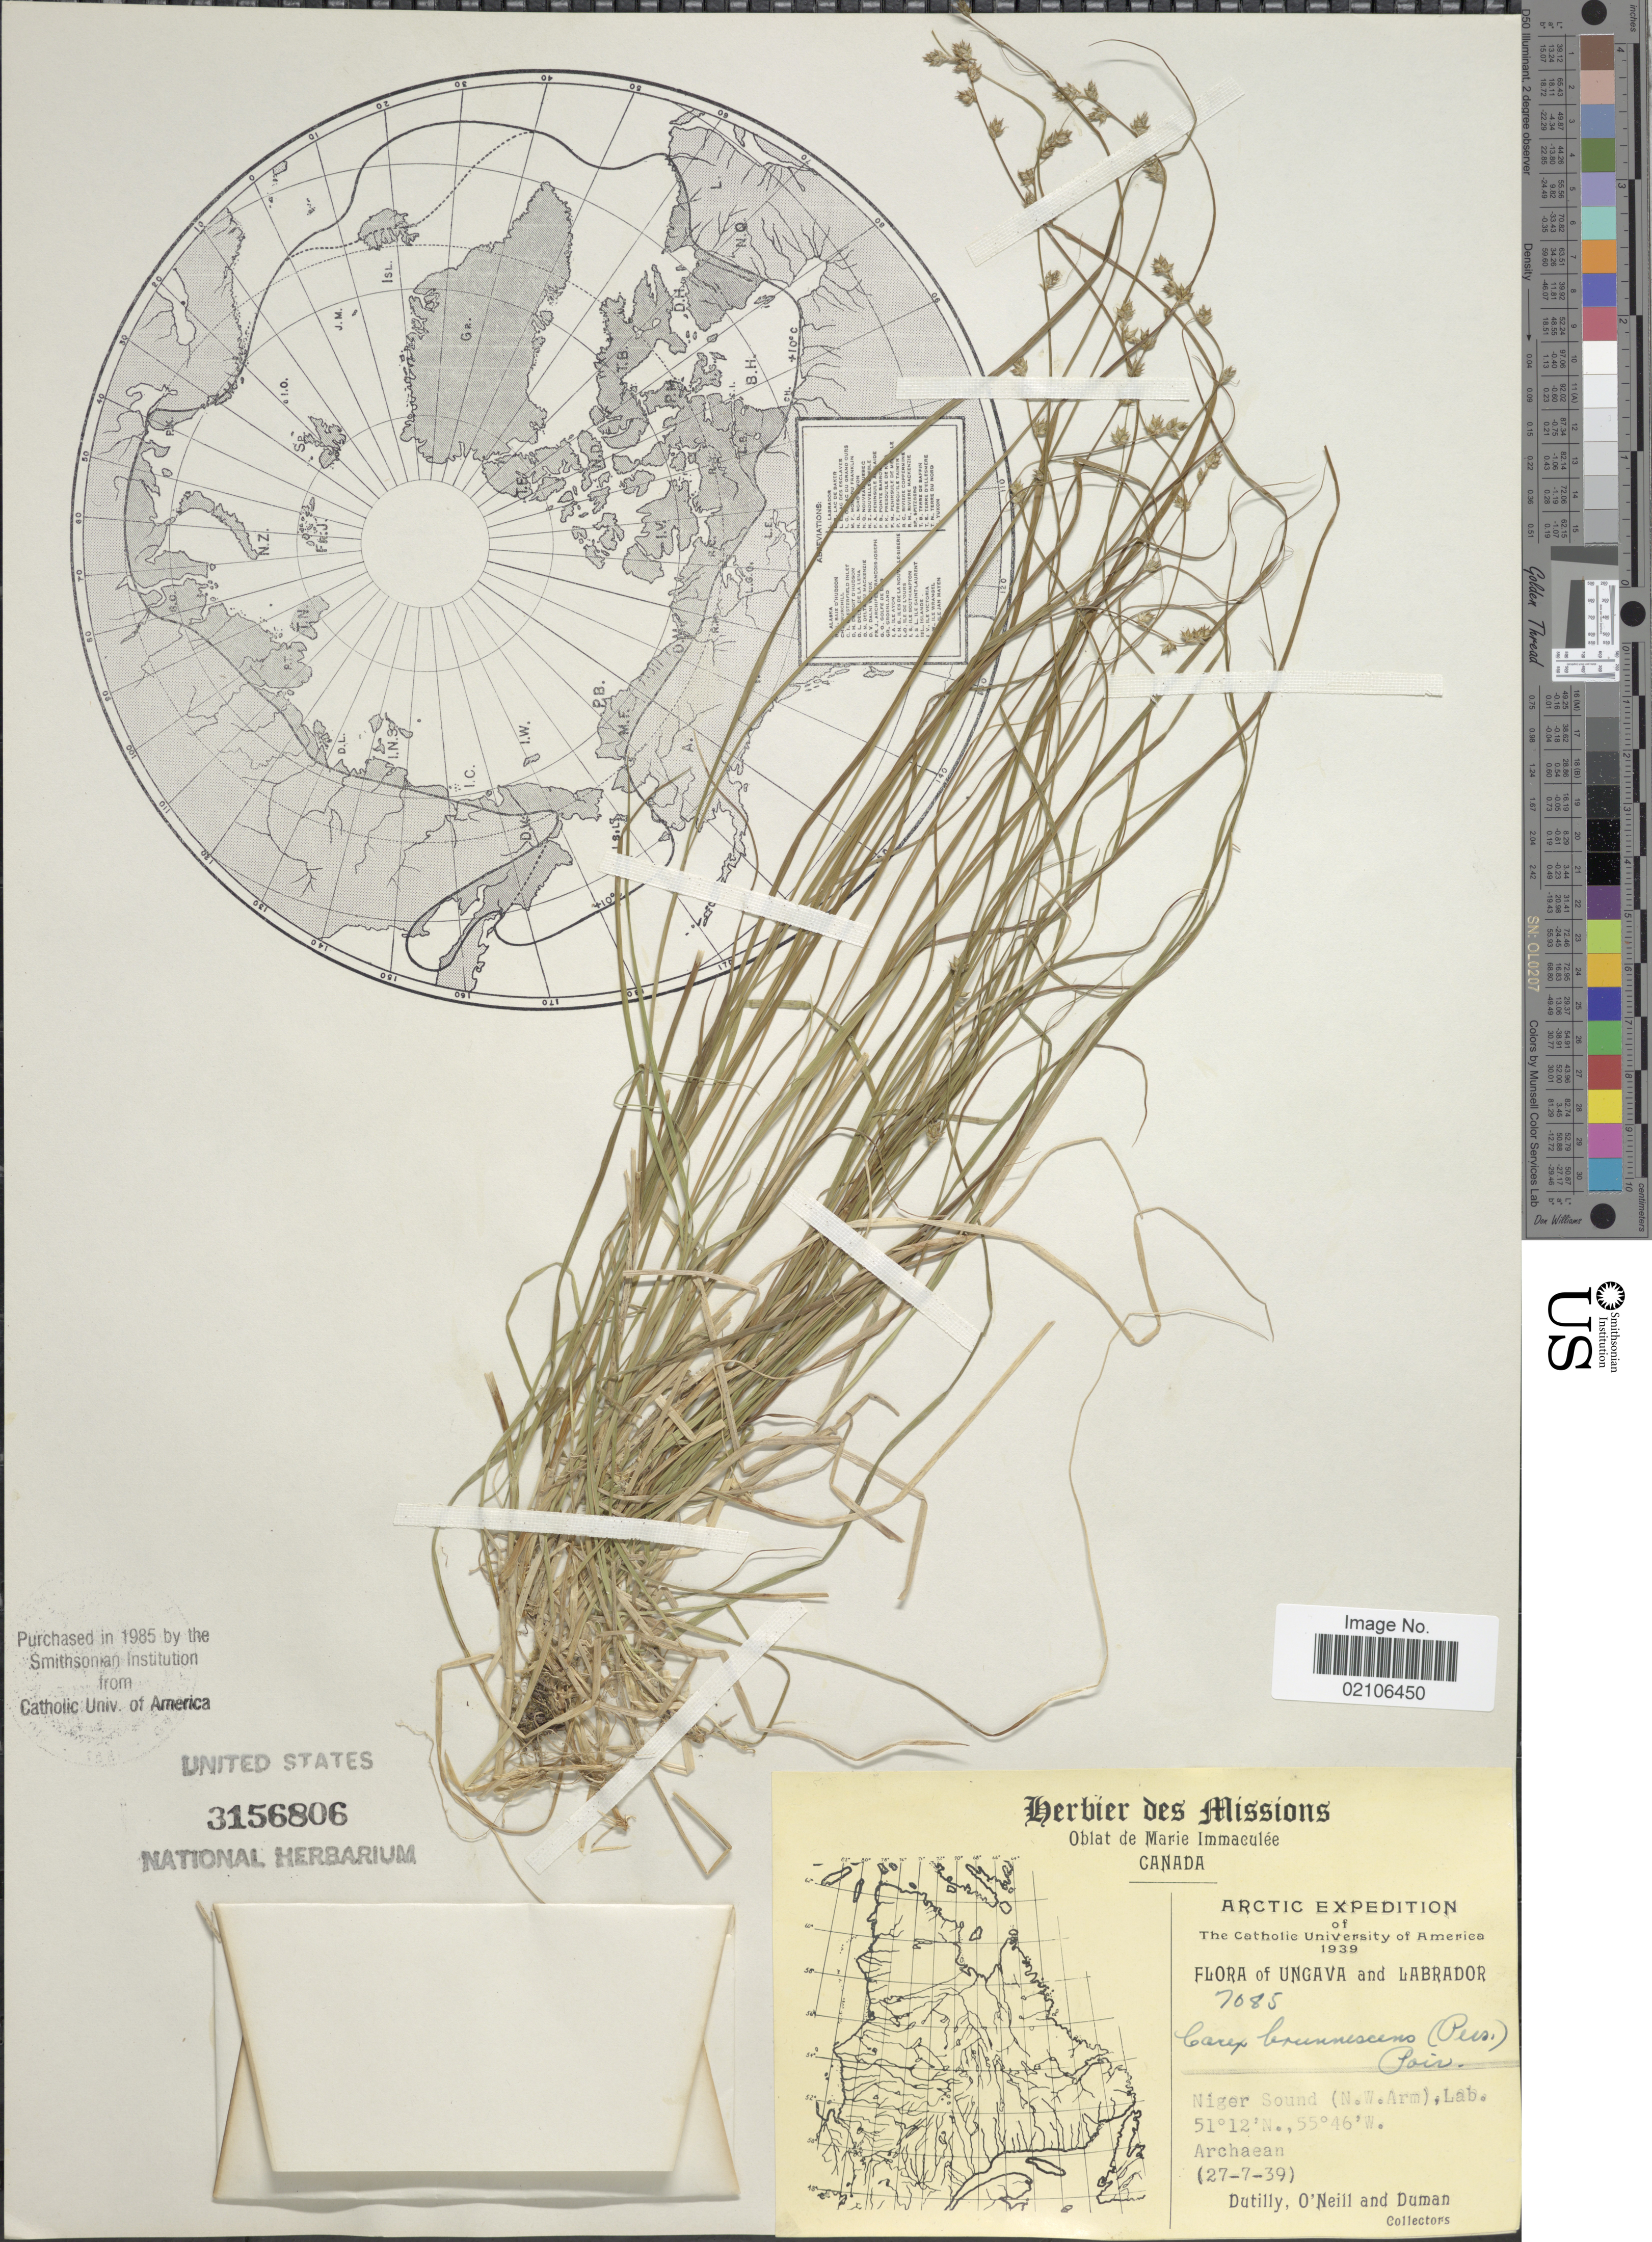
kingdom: Plantae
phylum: Tracheophyta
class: Liliopsida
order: Poales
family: Cyperaceae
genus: Carex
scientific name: Carex brunnescens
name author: (Pers.) Poir.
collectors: -. Dutilly, O'Neil & -. Duman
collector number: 7085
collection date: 1939-07-27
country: Canada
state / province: Newfoundland and Labrador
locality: Arctic, Labrador, Niger Sound (N.W. Arm), Lab.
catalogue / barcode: US 3156806